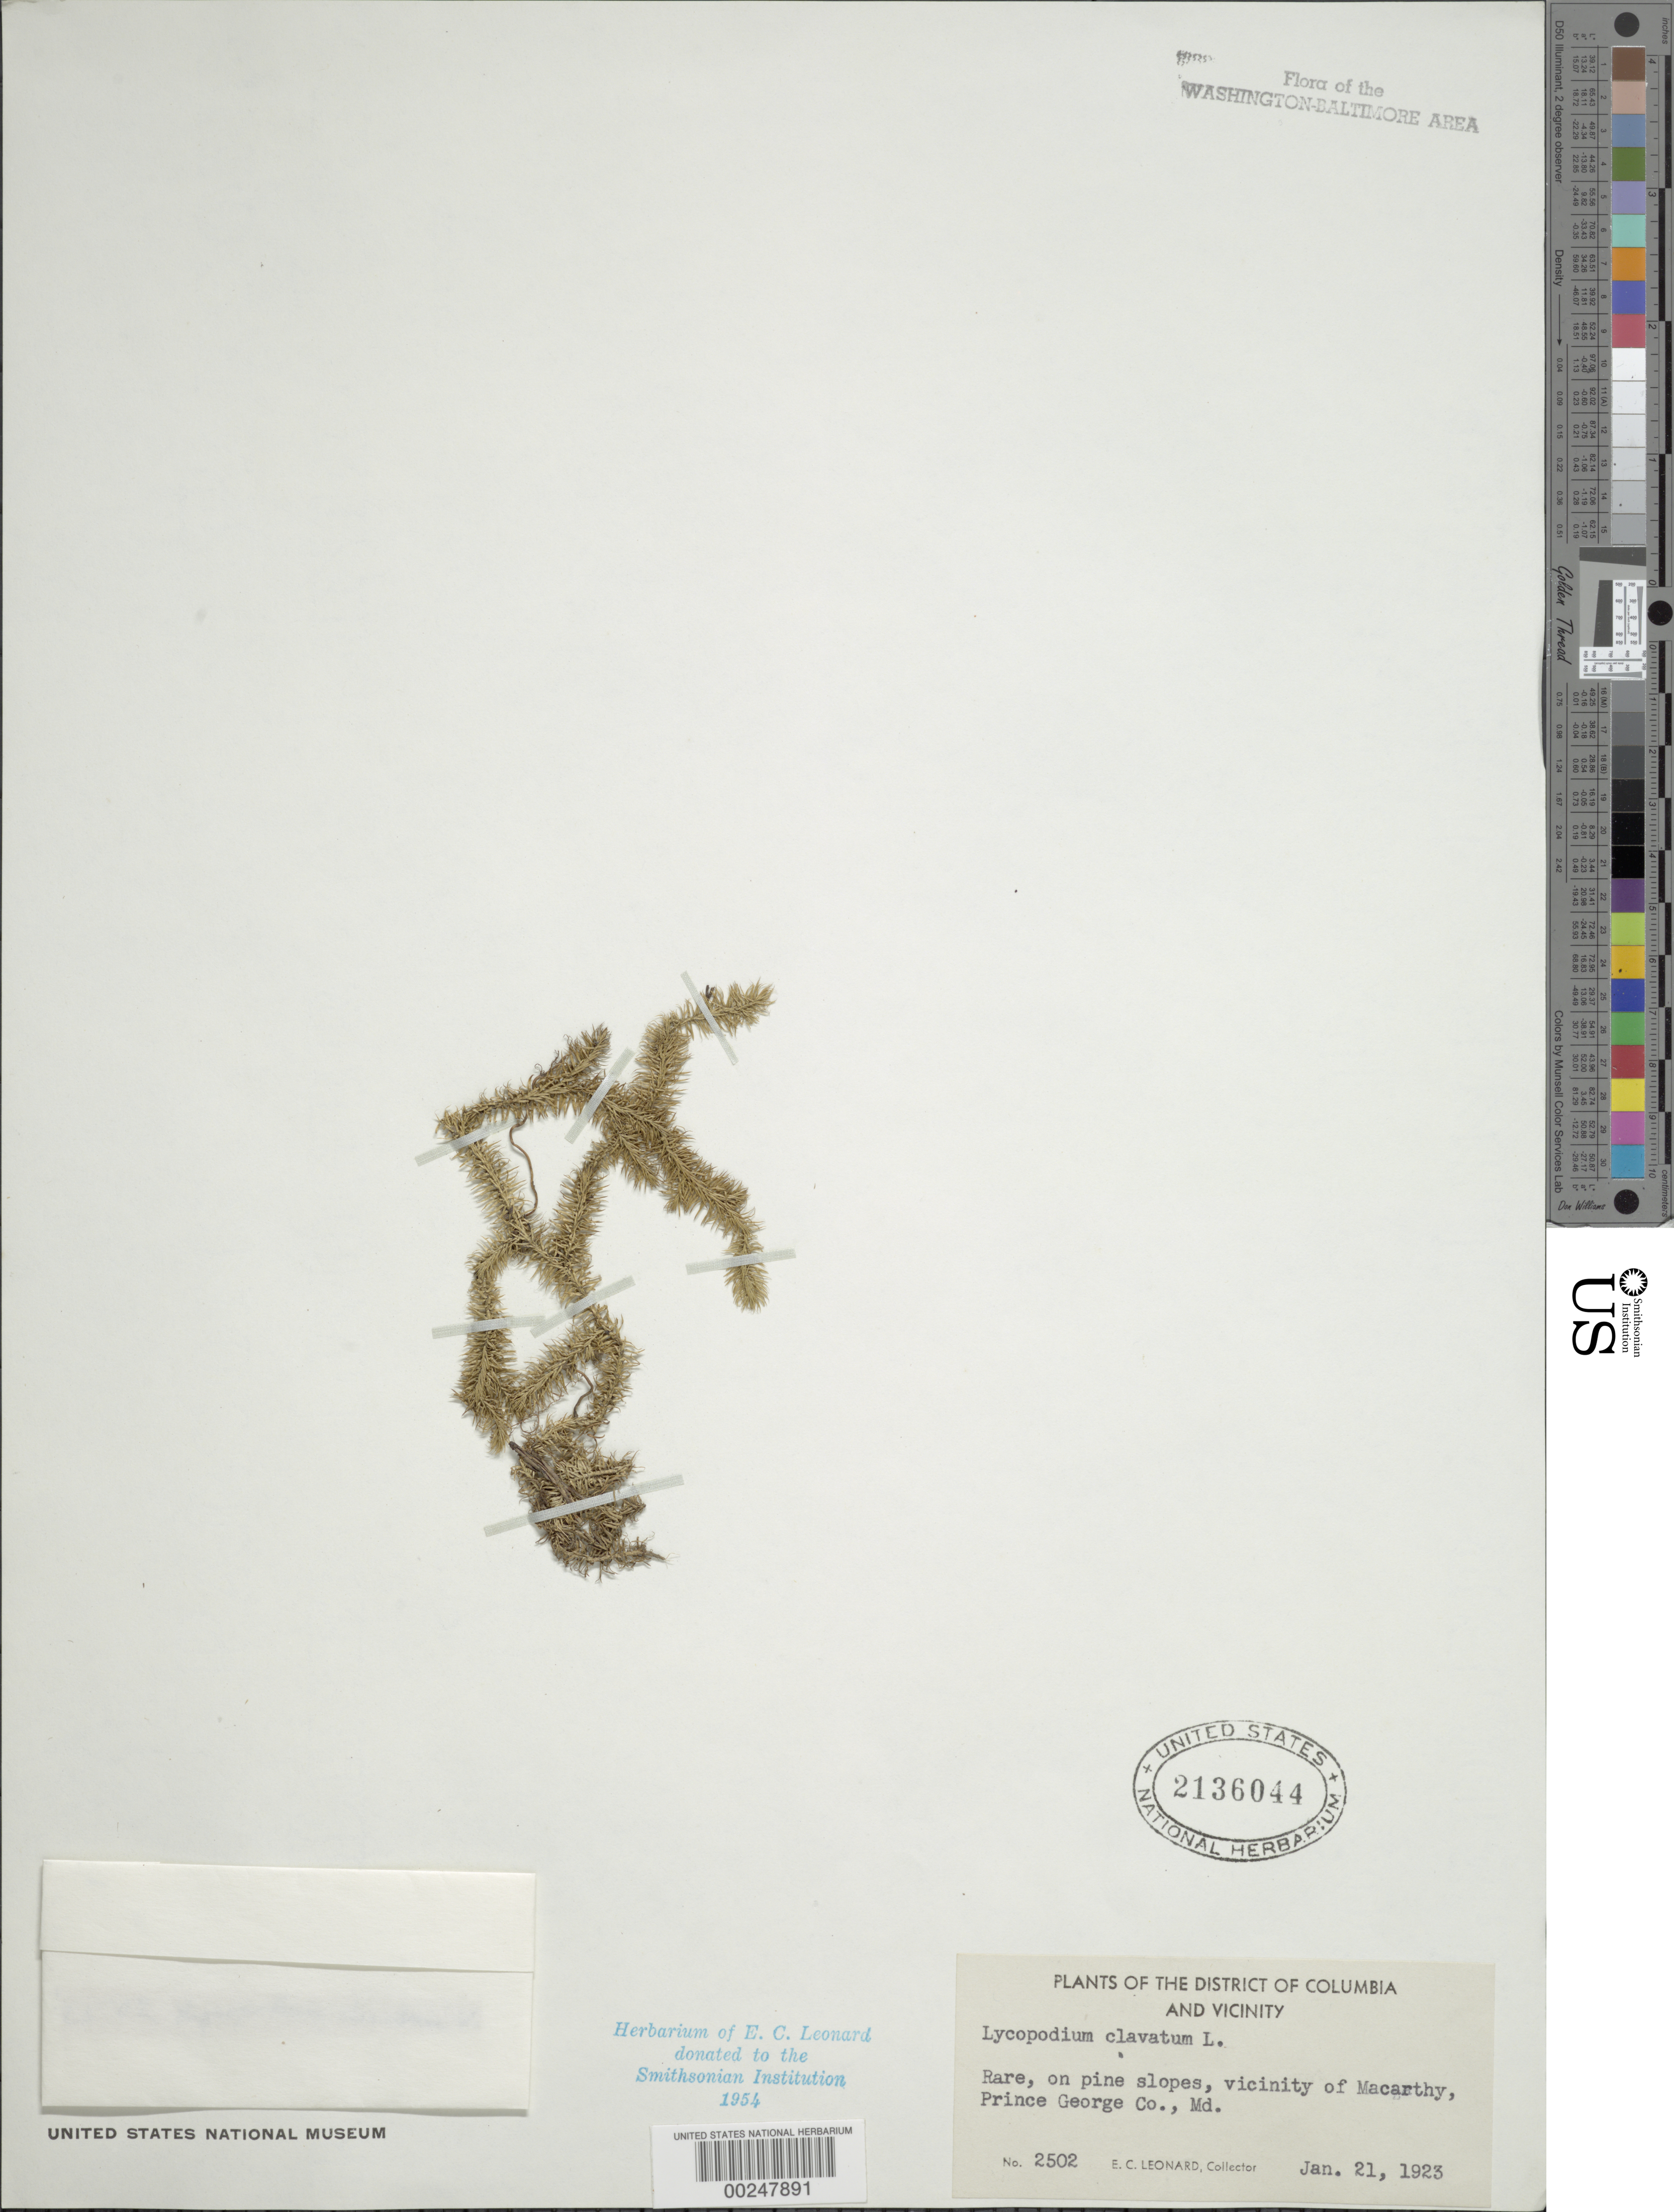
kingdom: Plantae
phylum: Tracheophyta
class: Lycopodiopsida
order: Lycopodiales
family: Lycopodiaceae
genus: Lycopodium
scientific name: Lycopodium clavatum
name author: L.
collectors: E. C. Leonard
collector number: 2502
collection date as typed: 21 Jan 1925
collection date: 1925-01-21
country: United States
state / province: Maryland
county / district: Prince George's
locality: Macarthy vicinity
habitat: On pine slopes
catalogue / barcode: US 2136044